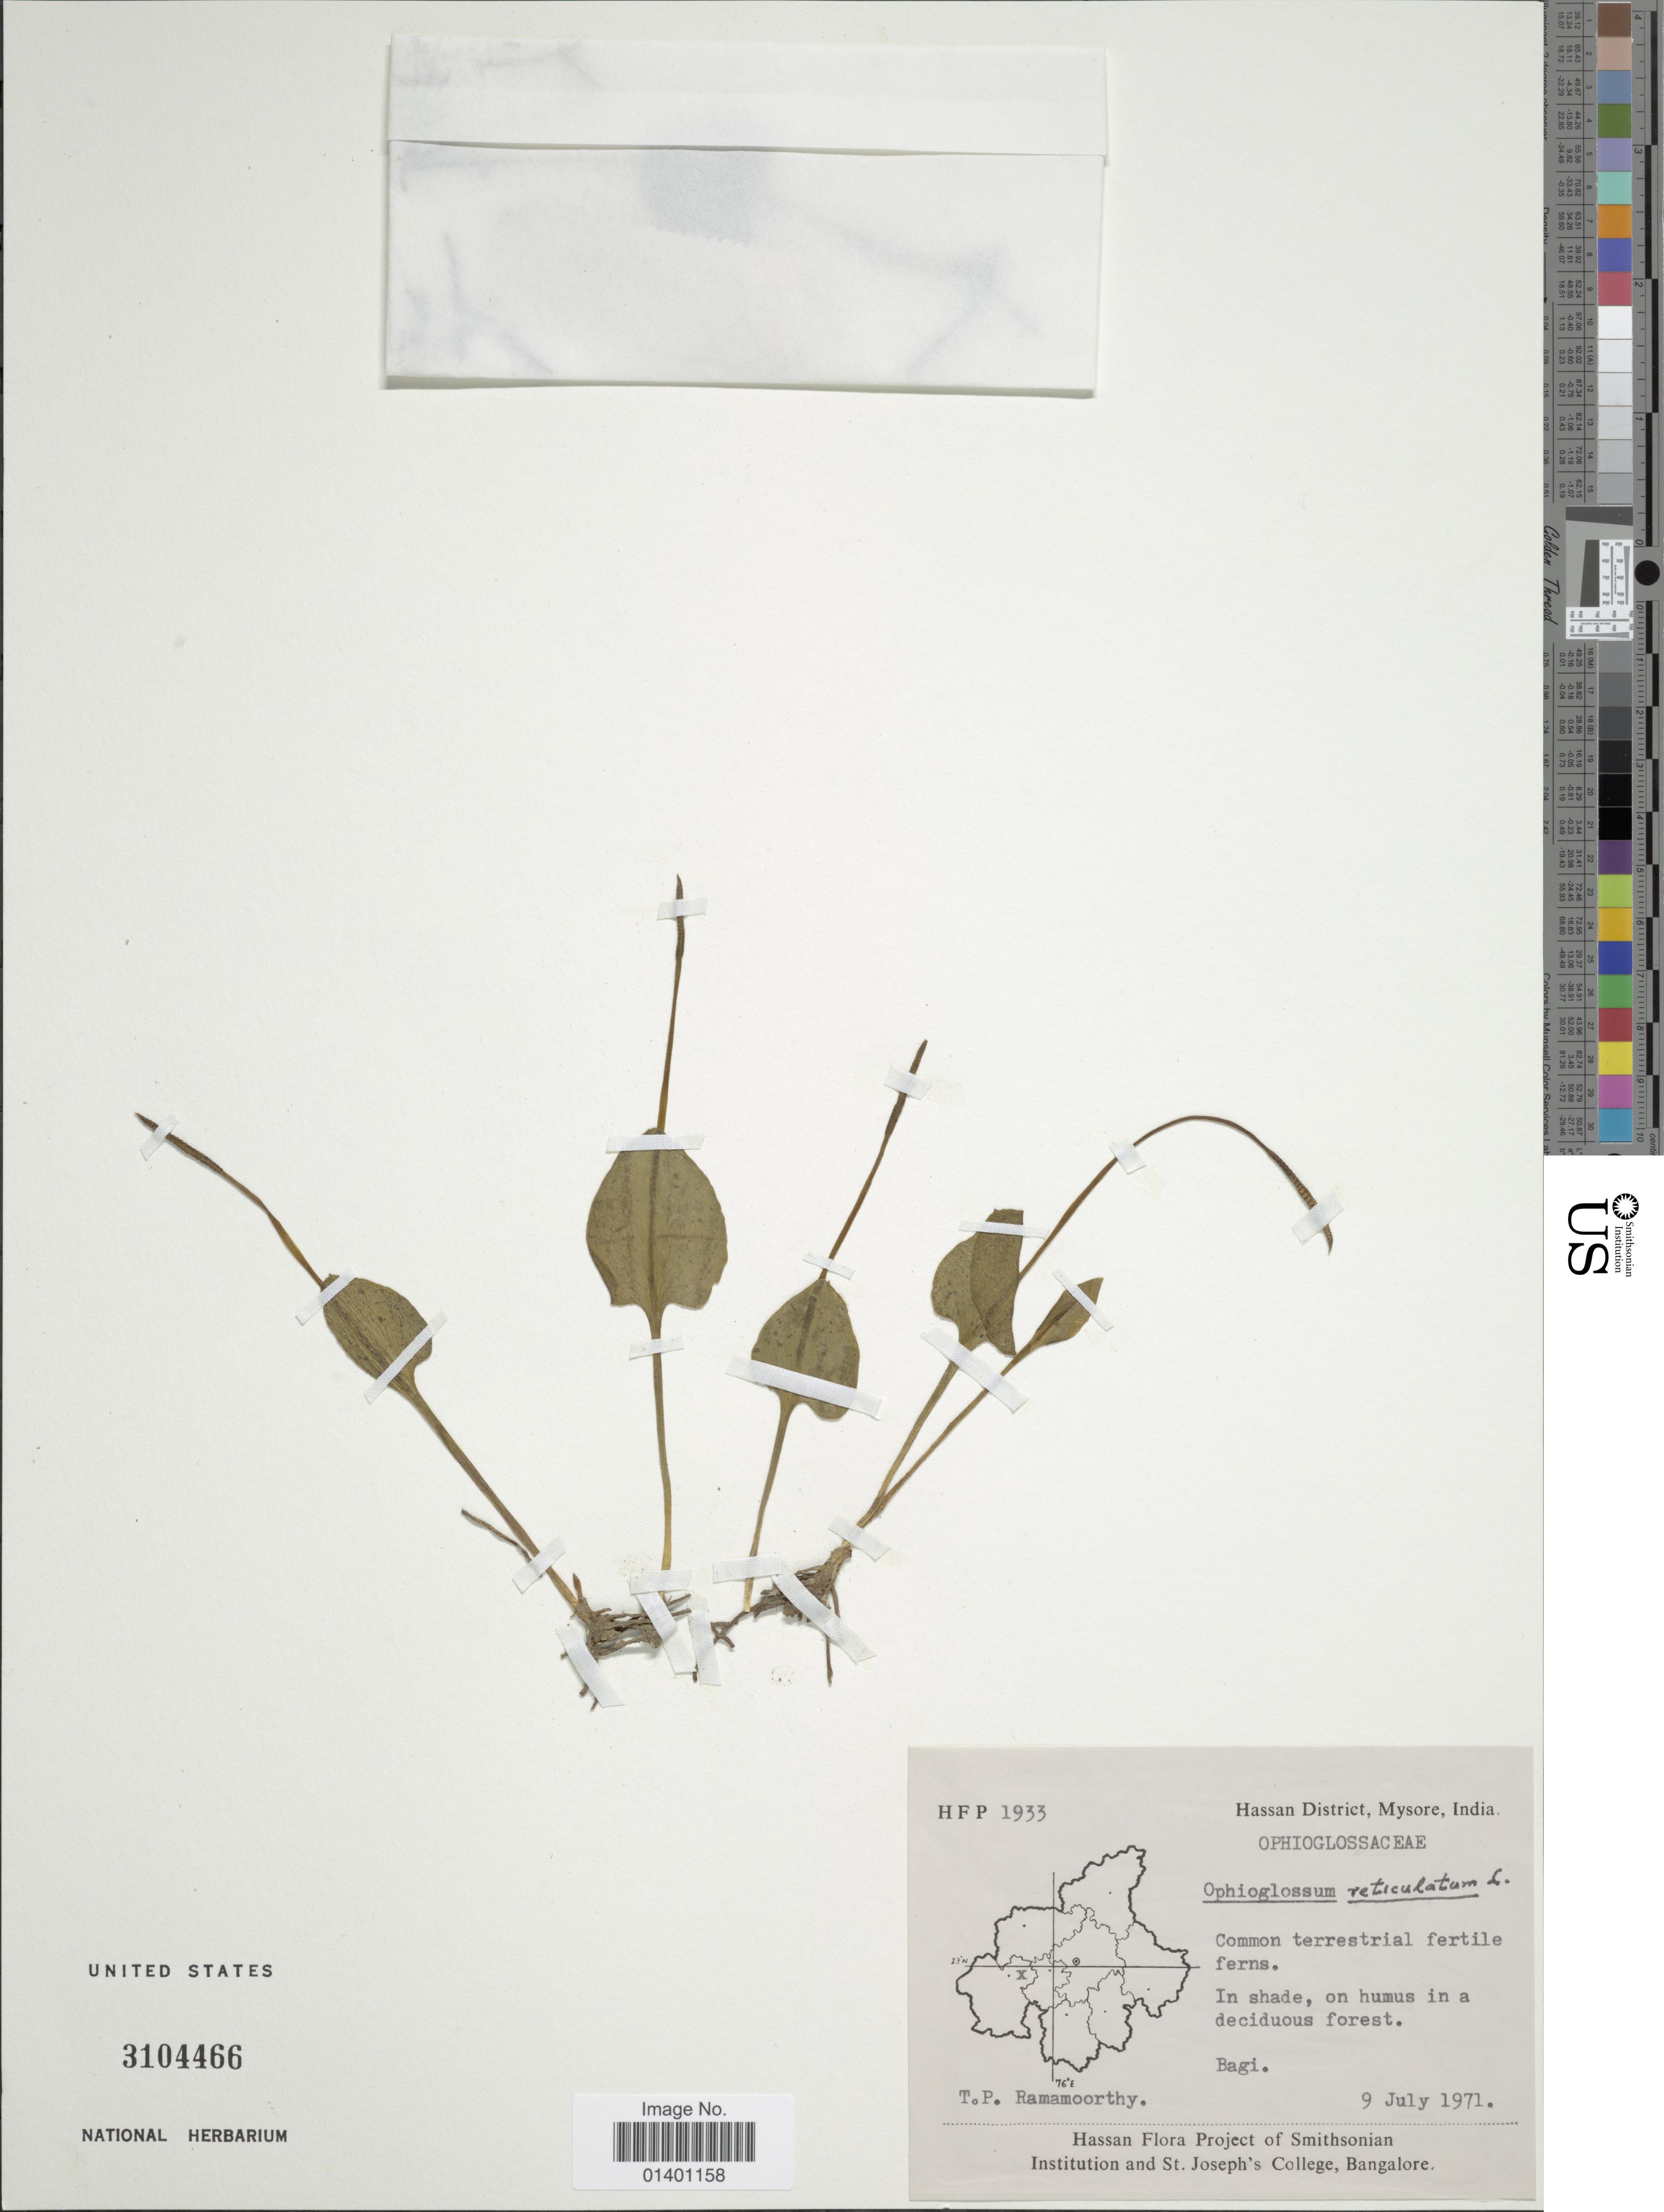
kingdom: Plantae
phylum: Tracheophyta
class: Polypodiopsida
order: Ophioglossales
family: Ophioglossaceae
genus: Ophioglossum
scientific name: Ophioglossum reticulatum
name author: L.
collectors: T. P. Ramamoorthy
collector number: HFP 1933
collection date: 1971-07-09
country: India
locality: Hassan District, Mysore, Bagi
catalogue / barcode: US 3104466